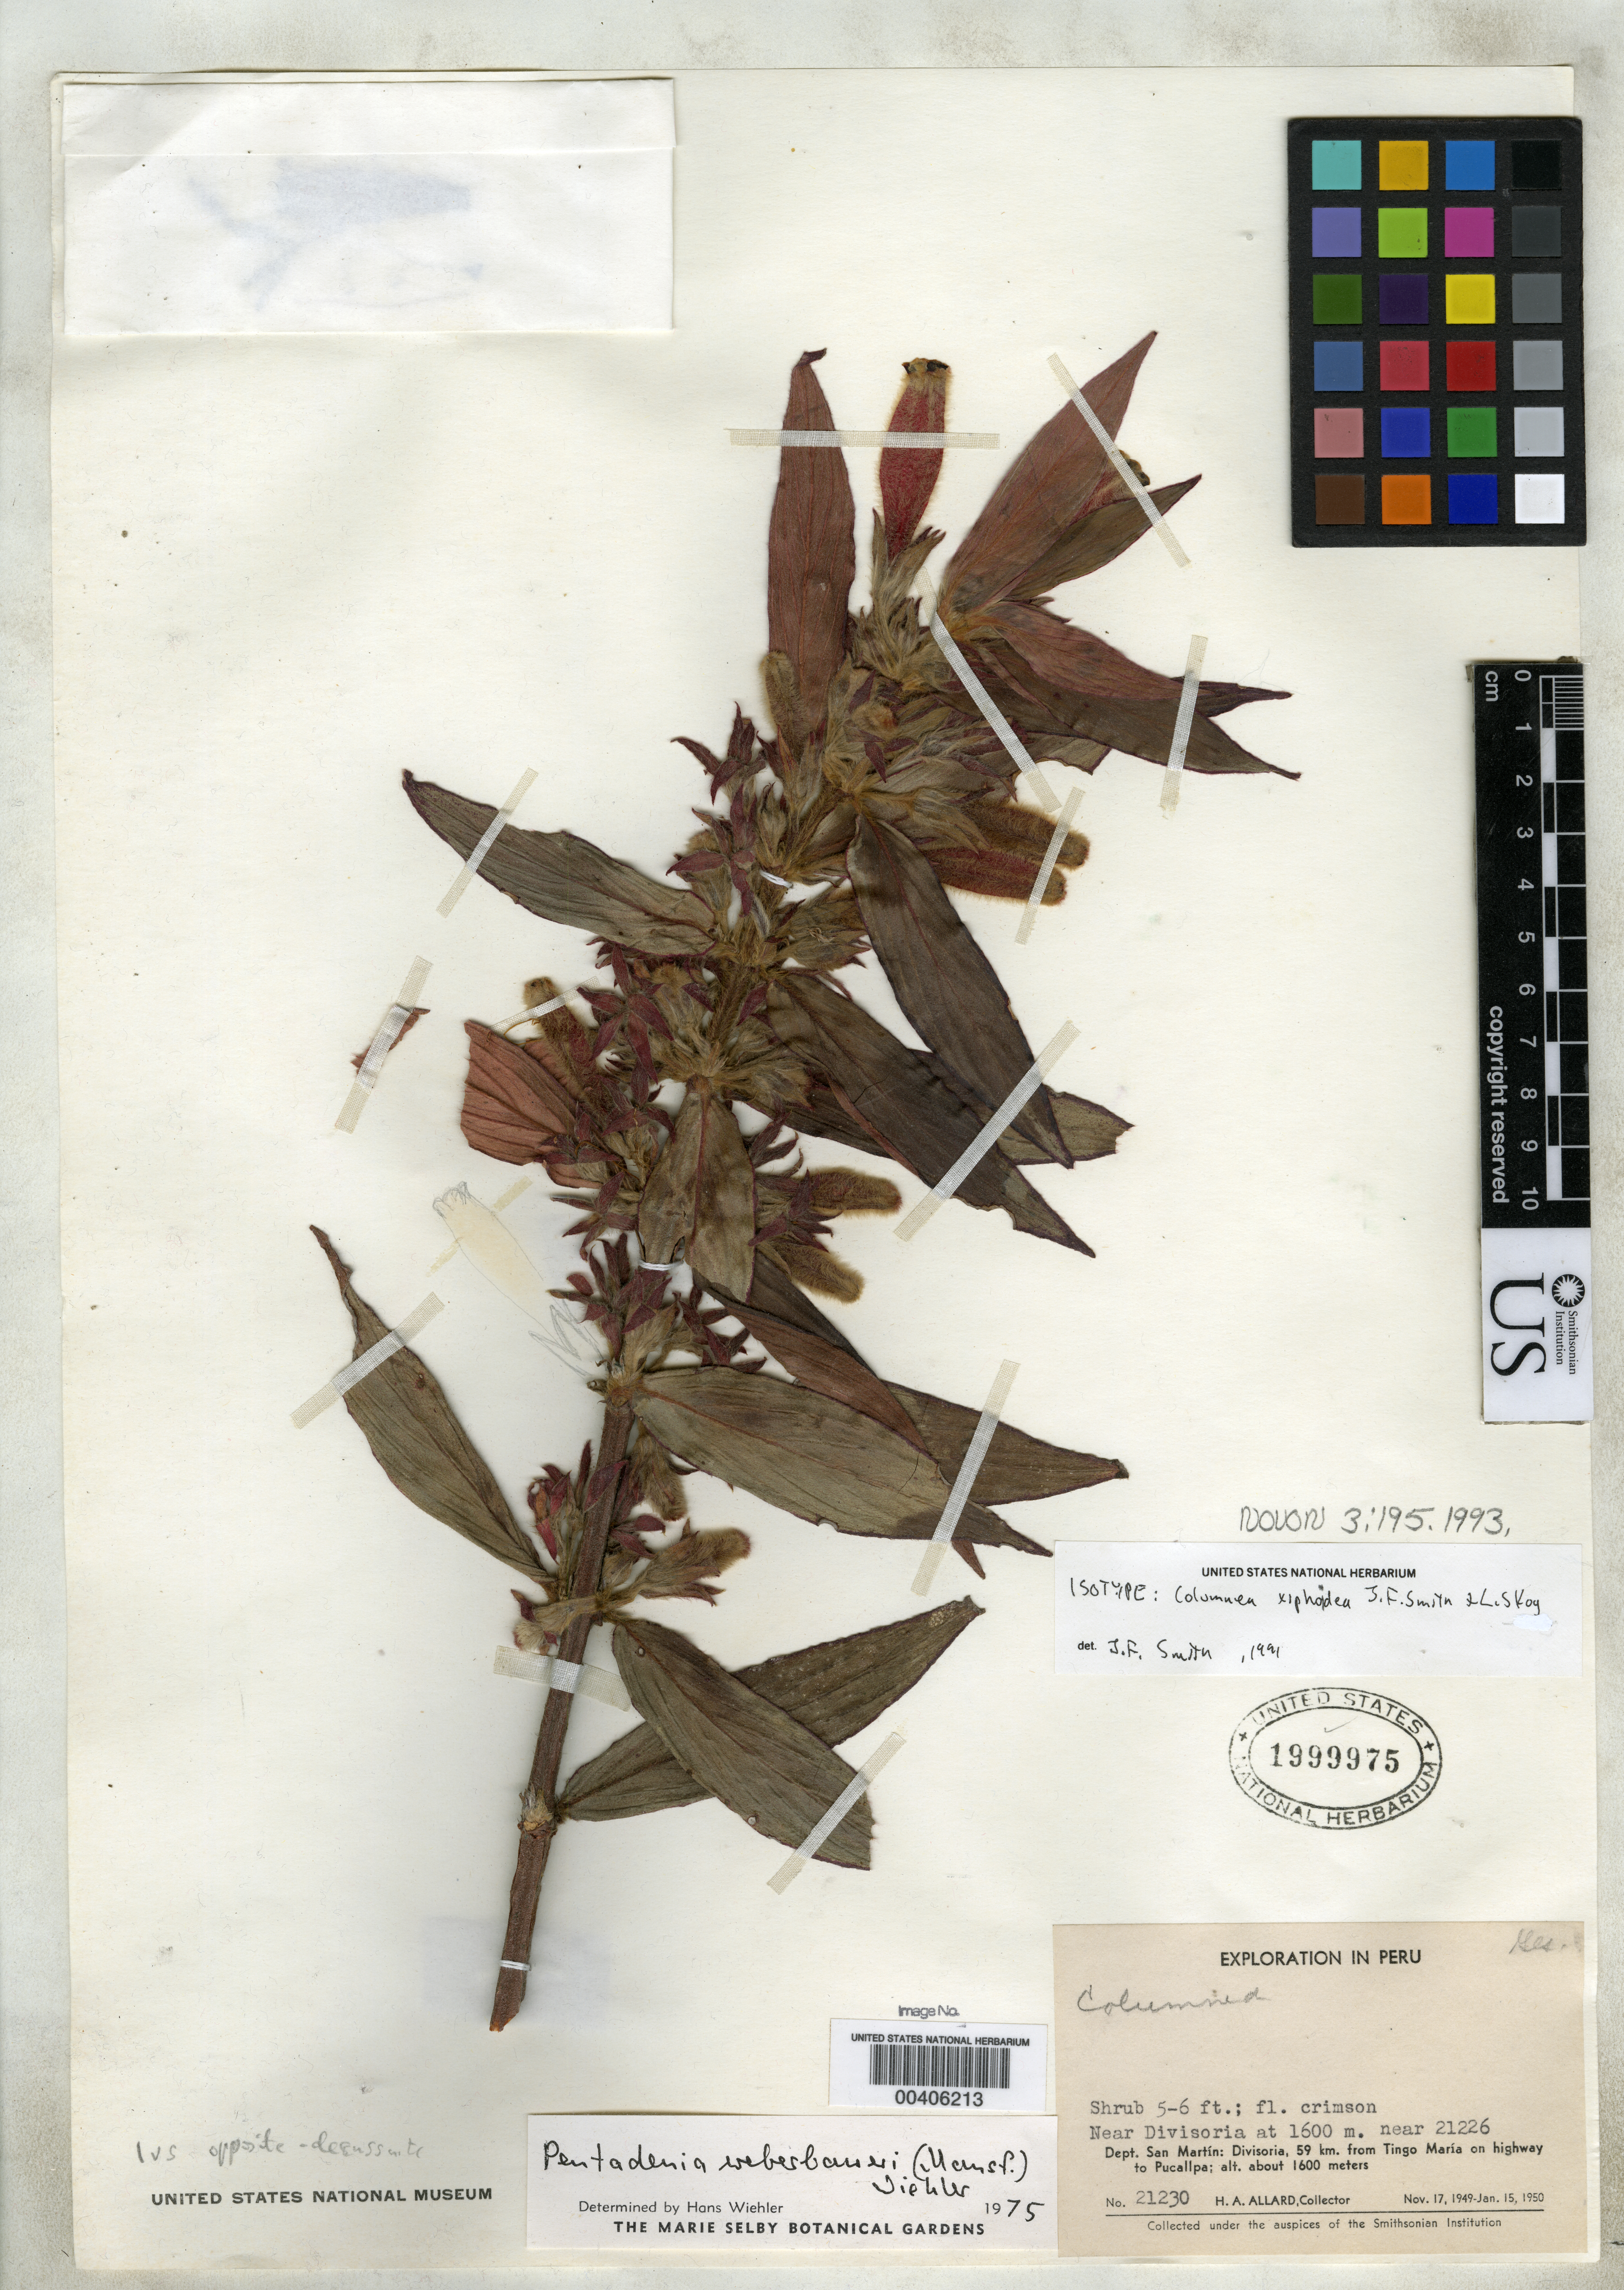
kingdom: Plantae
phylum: Tracheophyta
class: Magnoliopsida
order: Lamiales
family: Gesneriaceae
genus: Columnea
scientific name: Columnea xiphoidea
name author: J.F. Sm. & L.E. Skog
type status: Isotype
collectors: H. A. Allard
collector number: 21230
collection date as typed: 17 Nov 1949 to 15 Jan 1950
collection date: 1949-11-17/1950-01-15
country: Peru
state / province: San Martín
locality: Divisoria, 59 km from Tingo María on highway to Pucallpa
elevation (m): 1600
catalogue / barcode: US 1999975